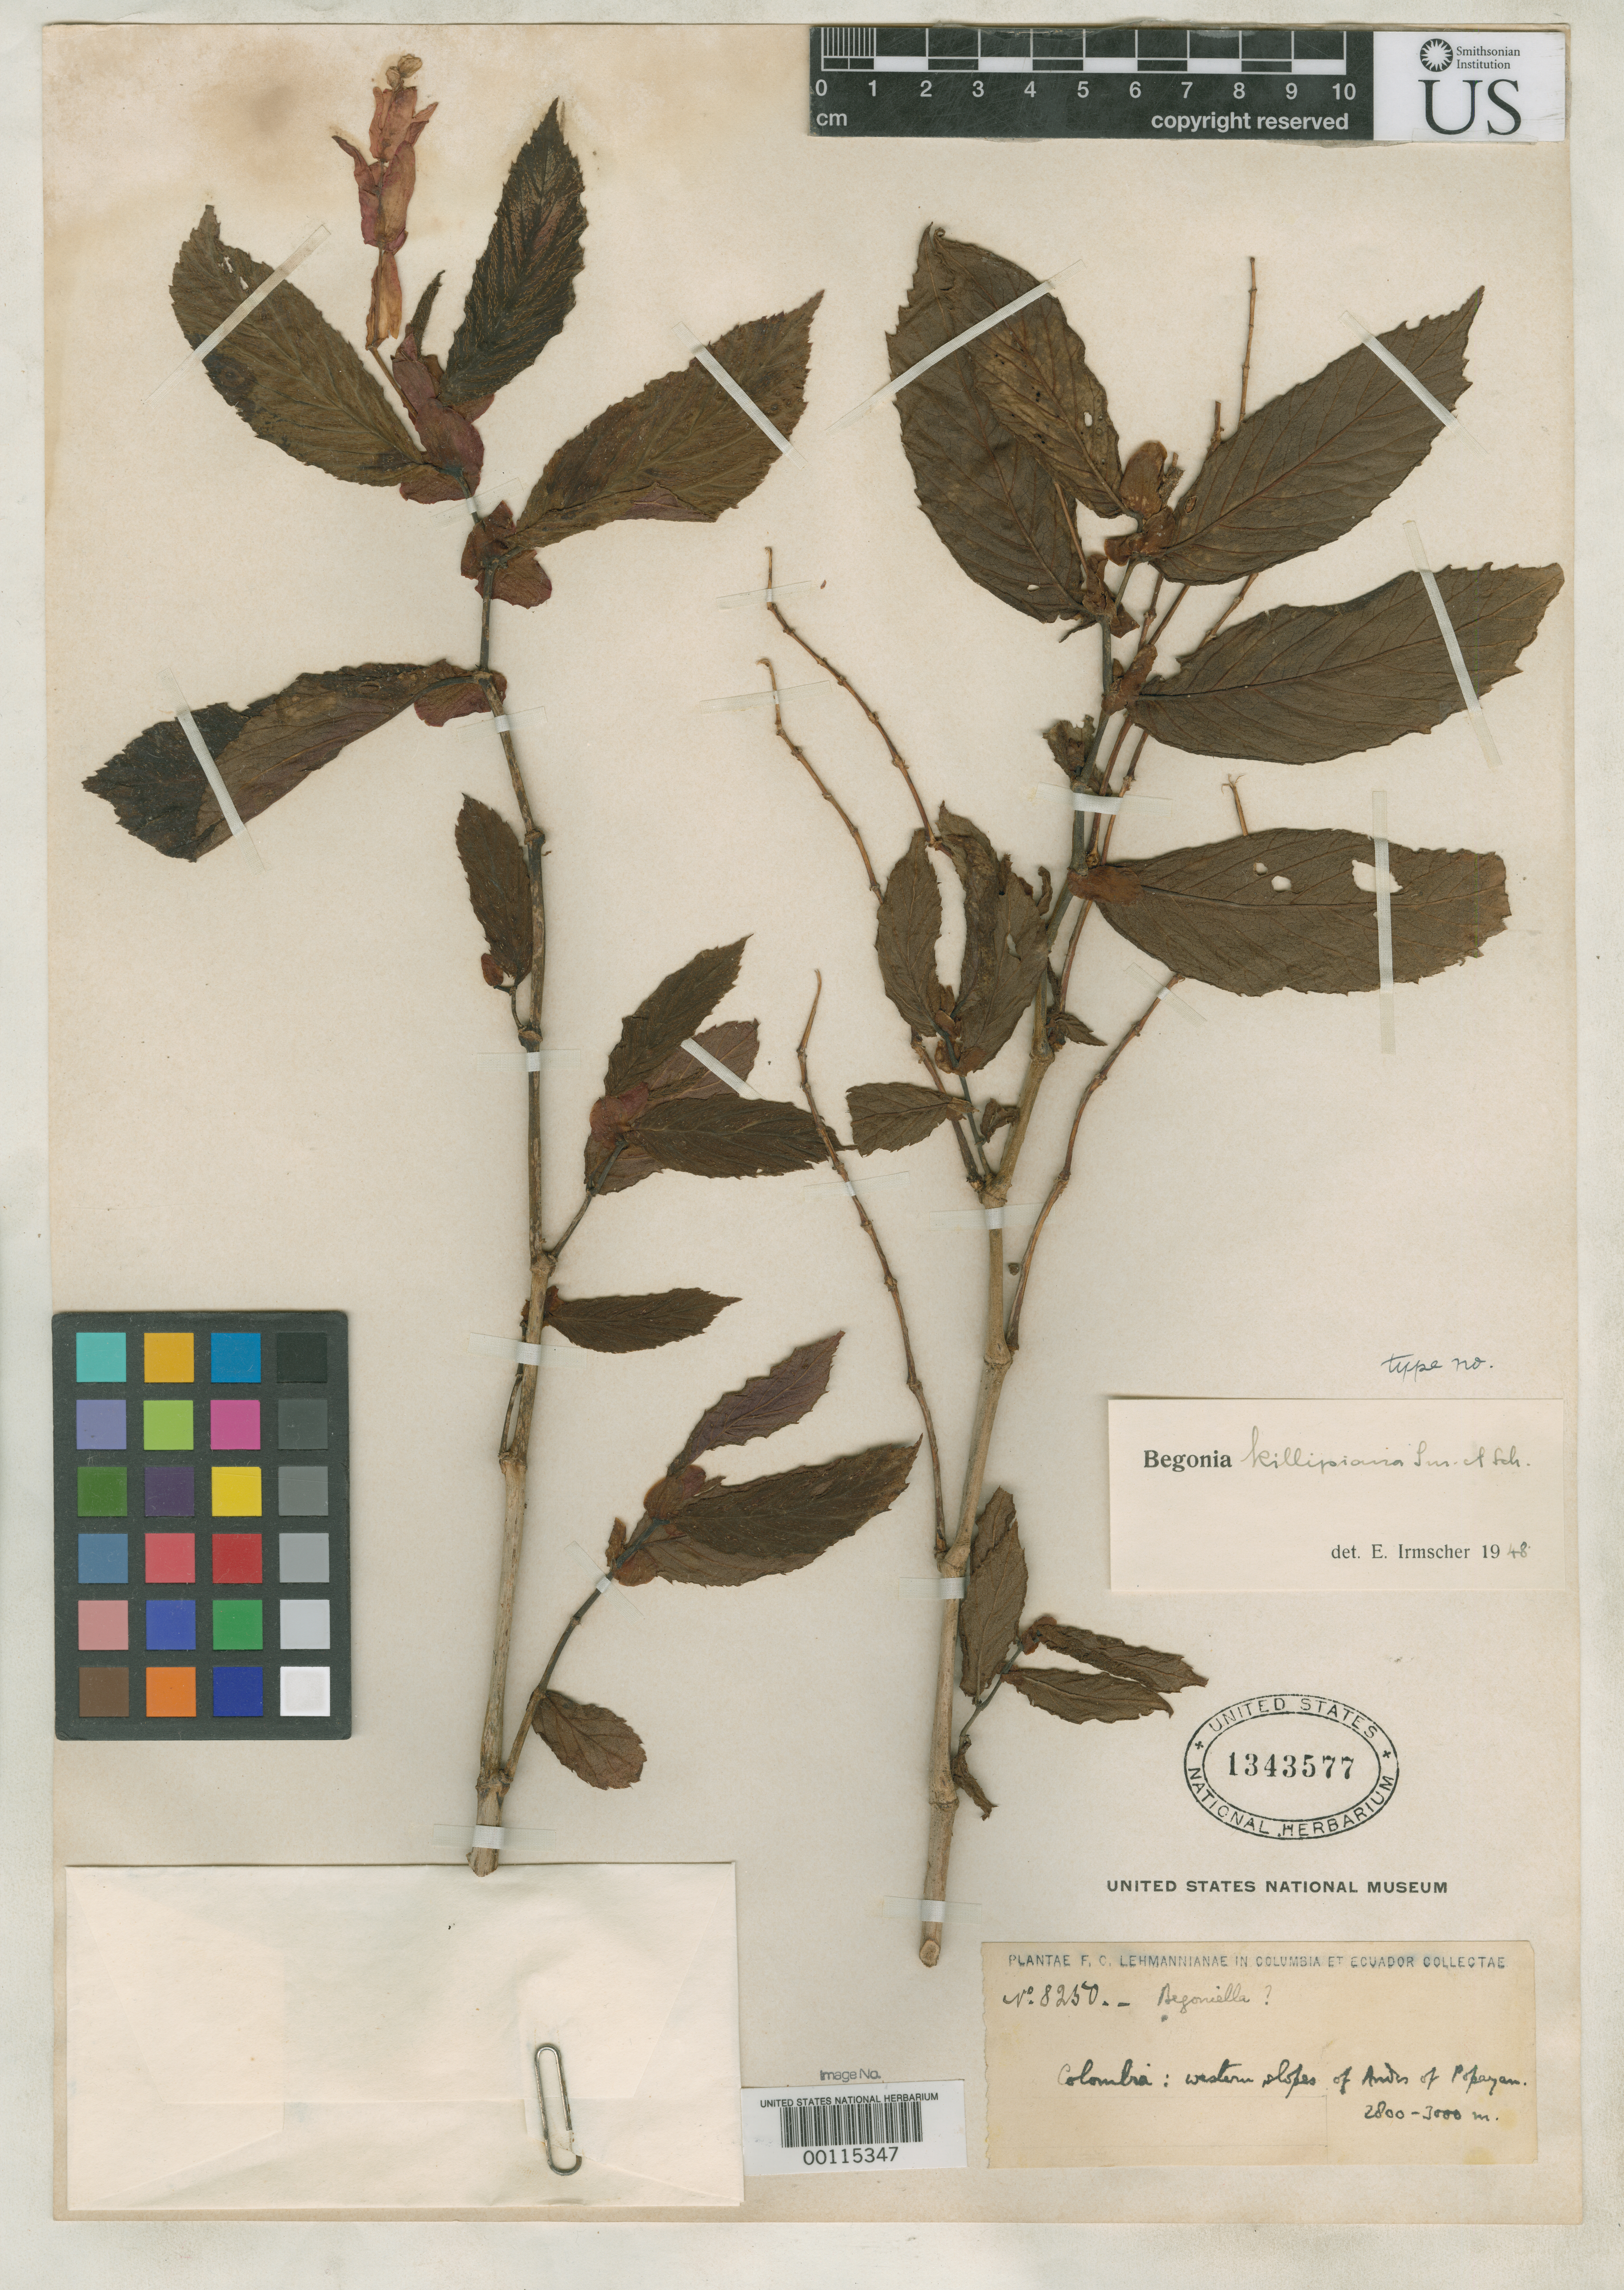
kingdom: Plantae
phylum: Tracheophyta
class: Magnoliopsida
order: Cucurbitales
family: Begoniaceae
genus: Begonia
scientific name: Begonia killipiana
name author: L.B. Sm. & B.G. Schub.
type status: Isotype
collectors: F. C. Lehmann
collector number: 8250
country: Colombia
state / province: Cauca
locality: W slopes, Andes of Popayan.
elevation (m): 2800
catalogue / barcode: US 1343577